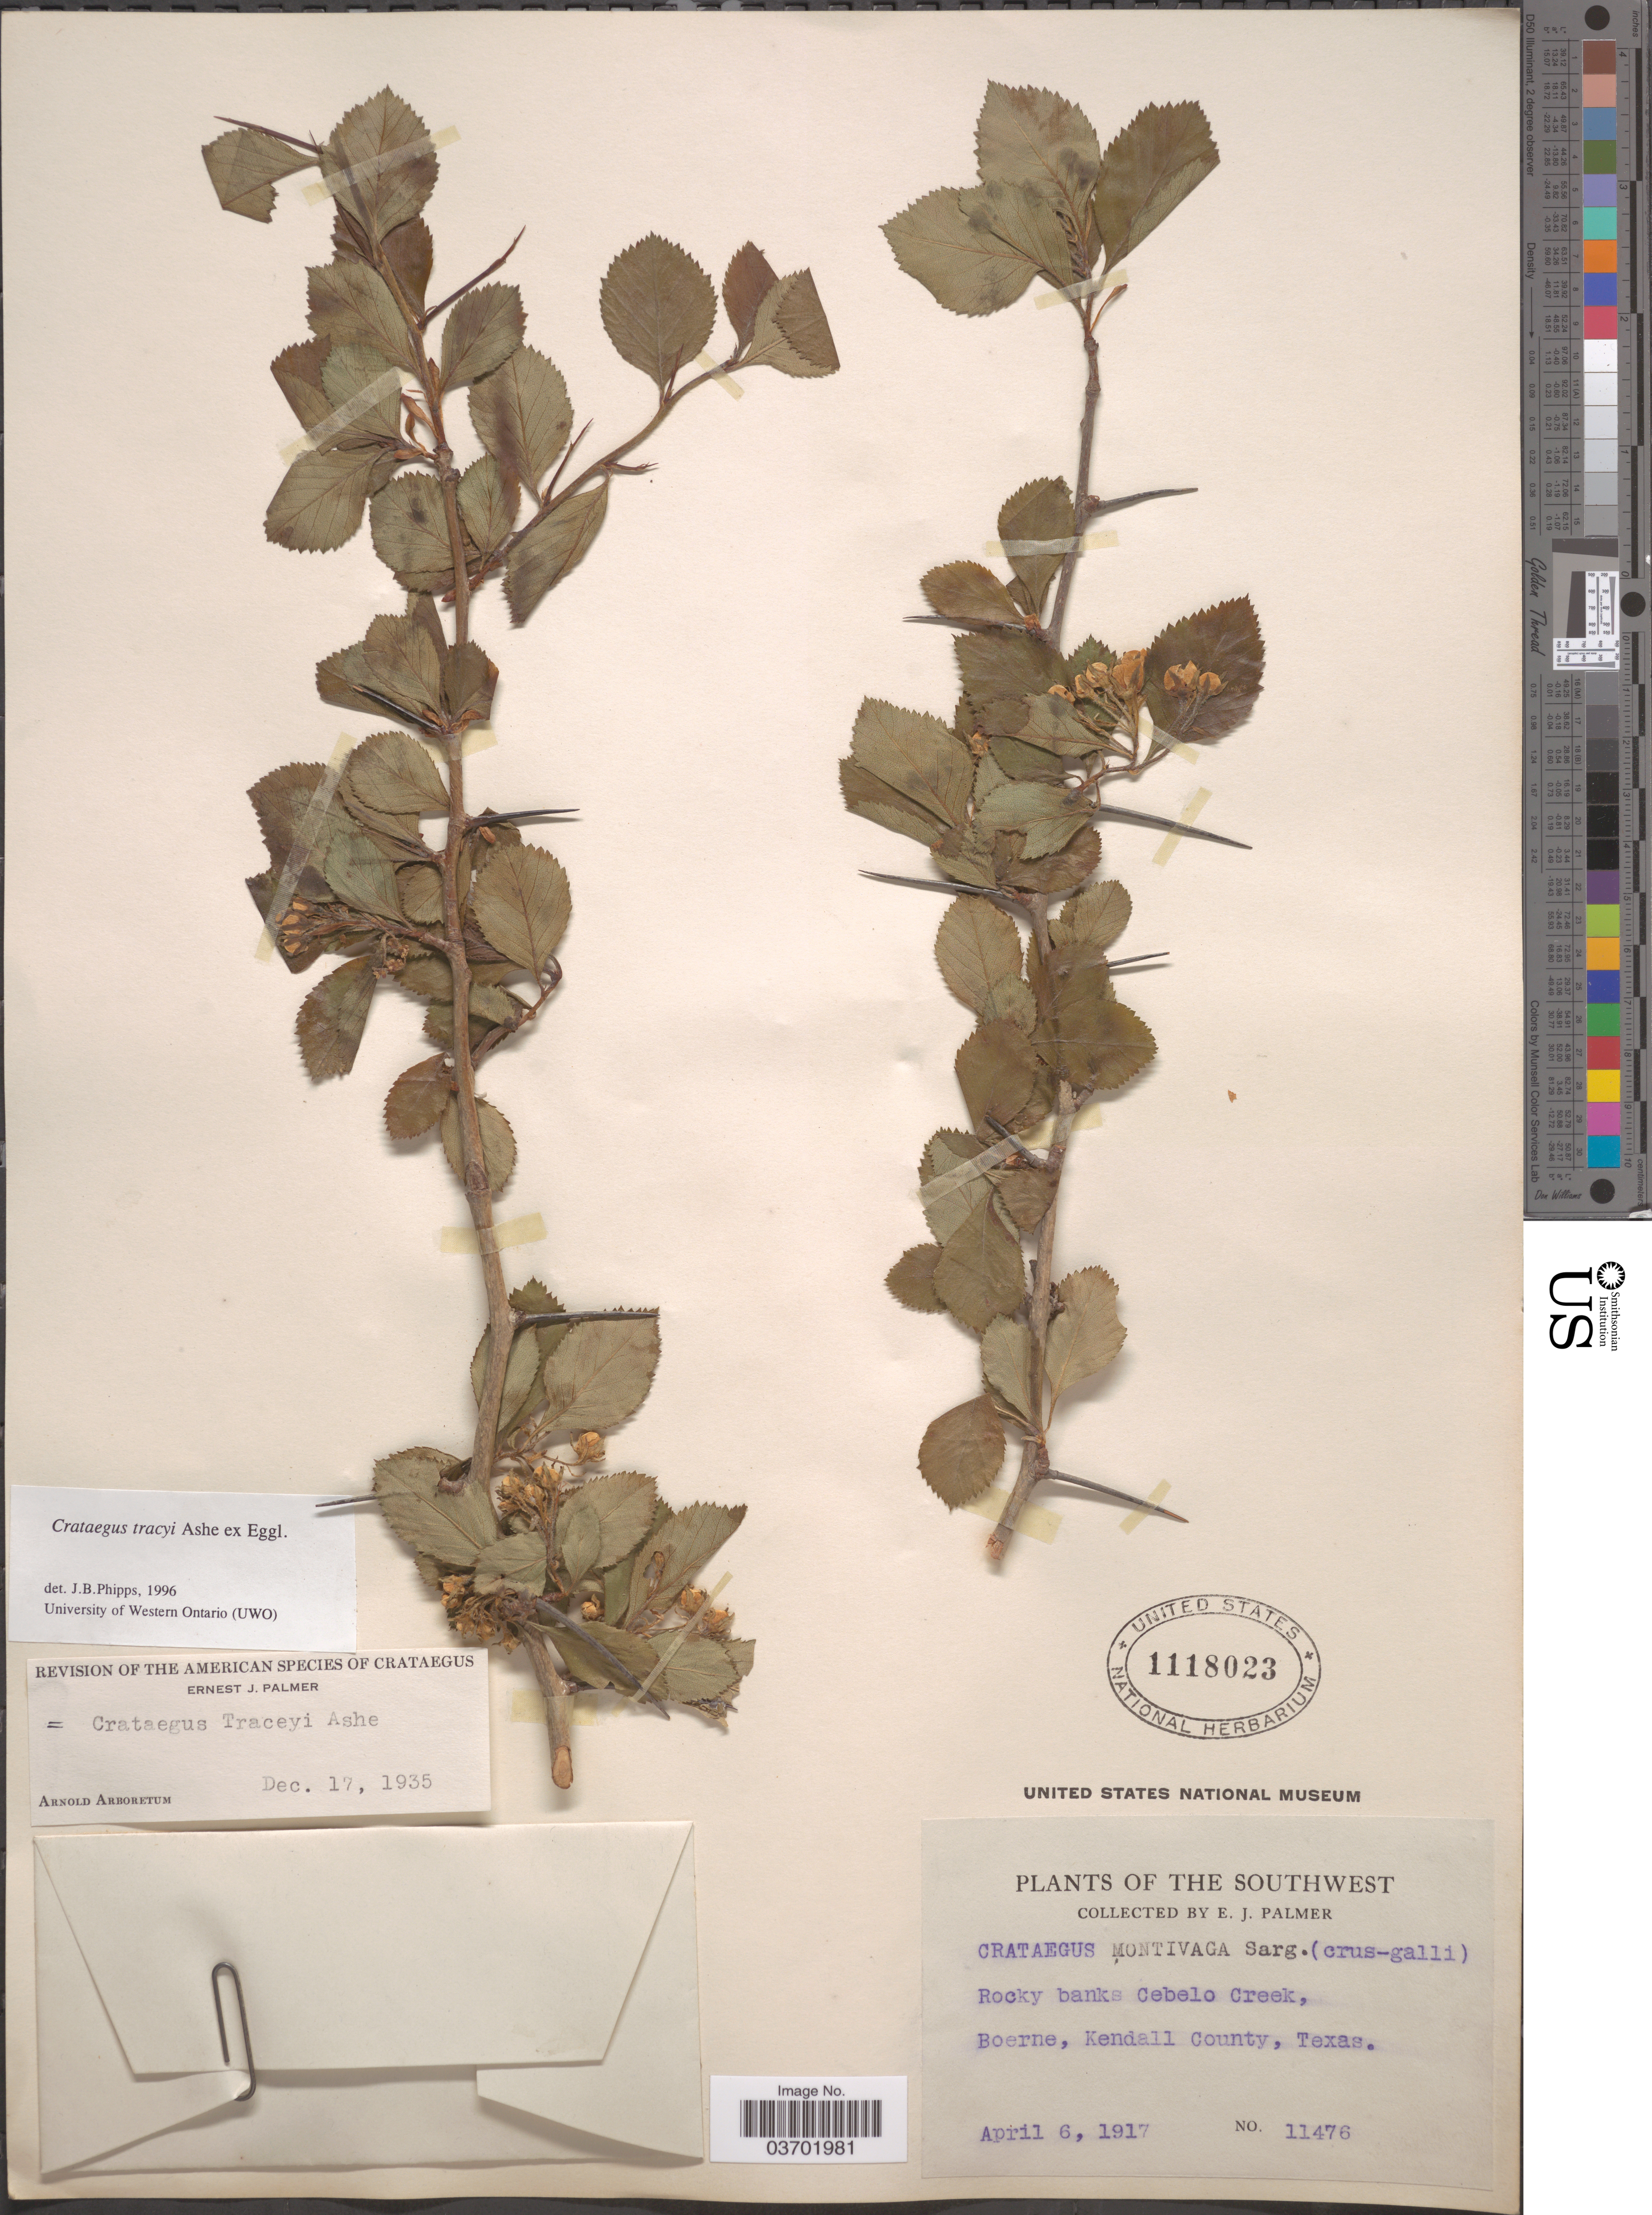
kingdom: Plantae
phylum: Tracheophyta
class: Magnoliopsida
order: Rosales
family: Rosaceae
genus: Crataegus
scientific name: Crataegus tracyi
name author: Ashe ex Eggl.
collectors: E. J. Palmer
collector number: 11476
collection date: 1917-04-06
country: United States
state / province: Texas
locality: Southwest. Rocky banks Cebelo Creek, Boerne, Kendall County.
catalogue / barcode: US 1118023